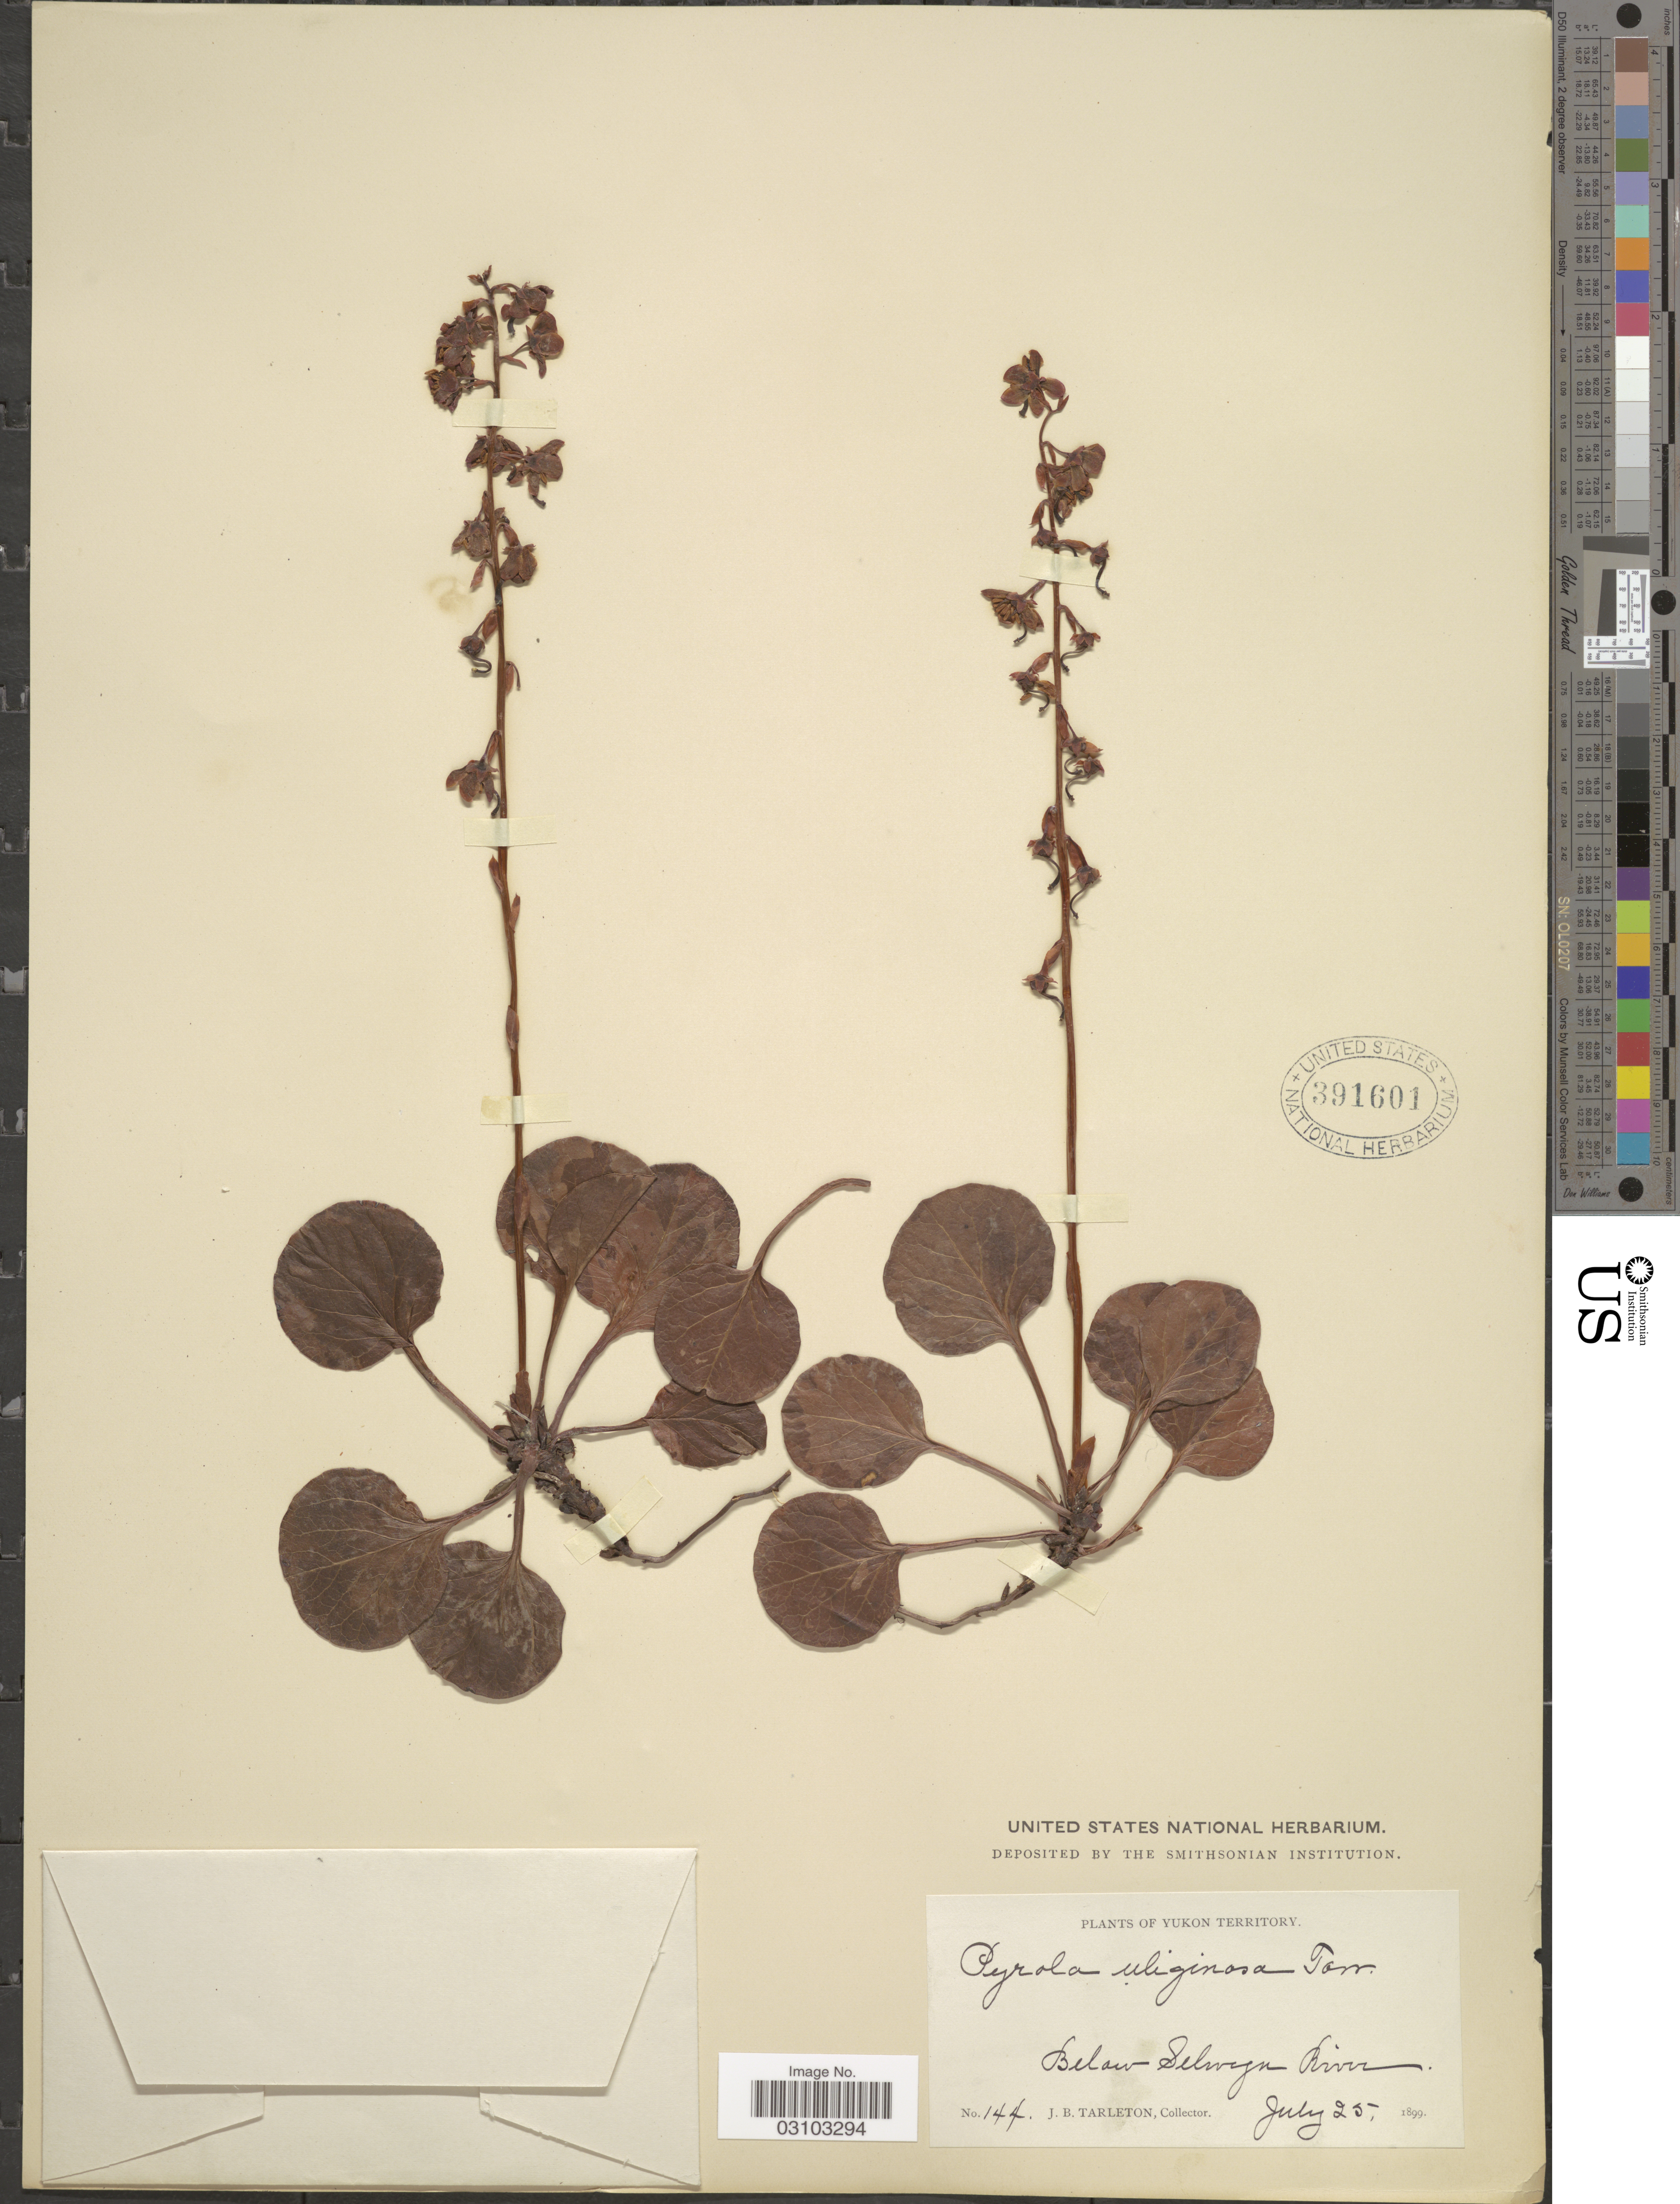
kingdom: Plantae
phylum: Tracheophyta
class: Magnoliopsida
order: Ericales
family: Ericaceae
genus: Pyrola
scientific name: Pyrola asarifolia var. uliginosa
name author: (Torr. & A. Gray) A. Gray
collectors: J. Tarleton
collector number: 144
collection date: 1899-07-25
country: Canada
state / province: Yukon Territory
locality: Below Selwyn River.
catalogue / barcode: US 391601